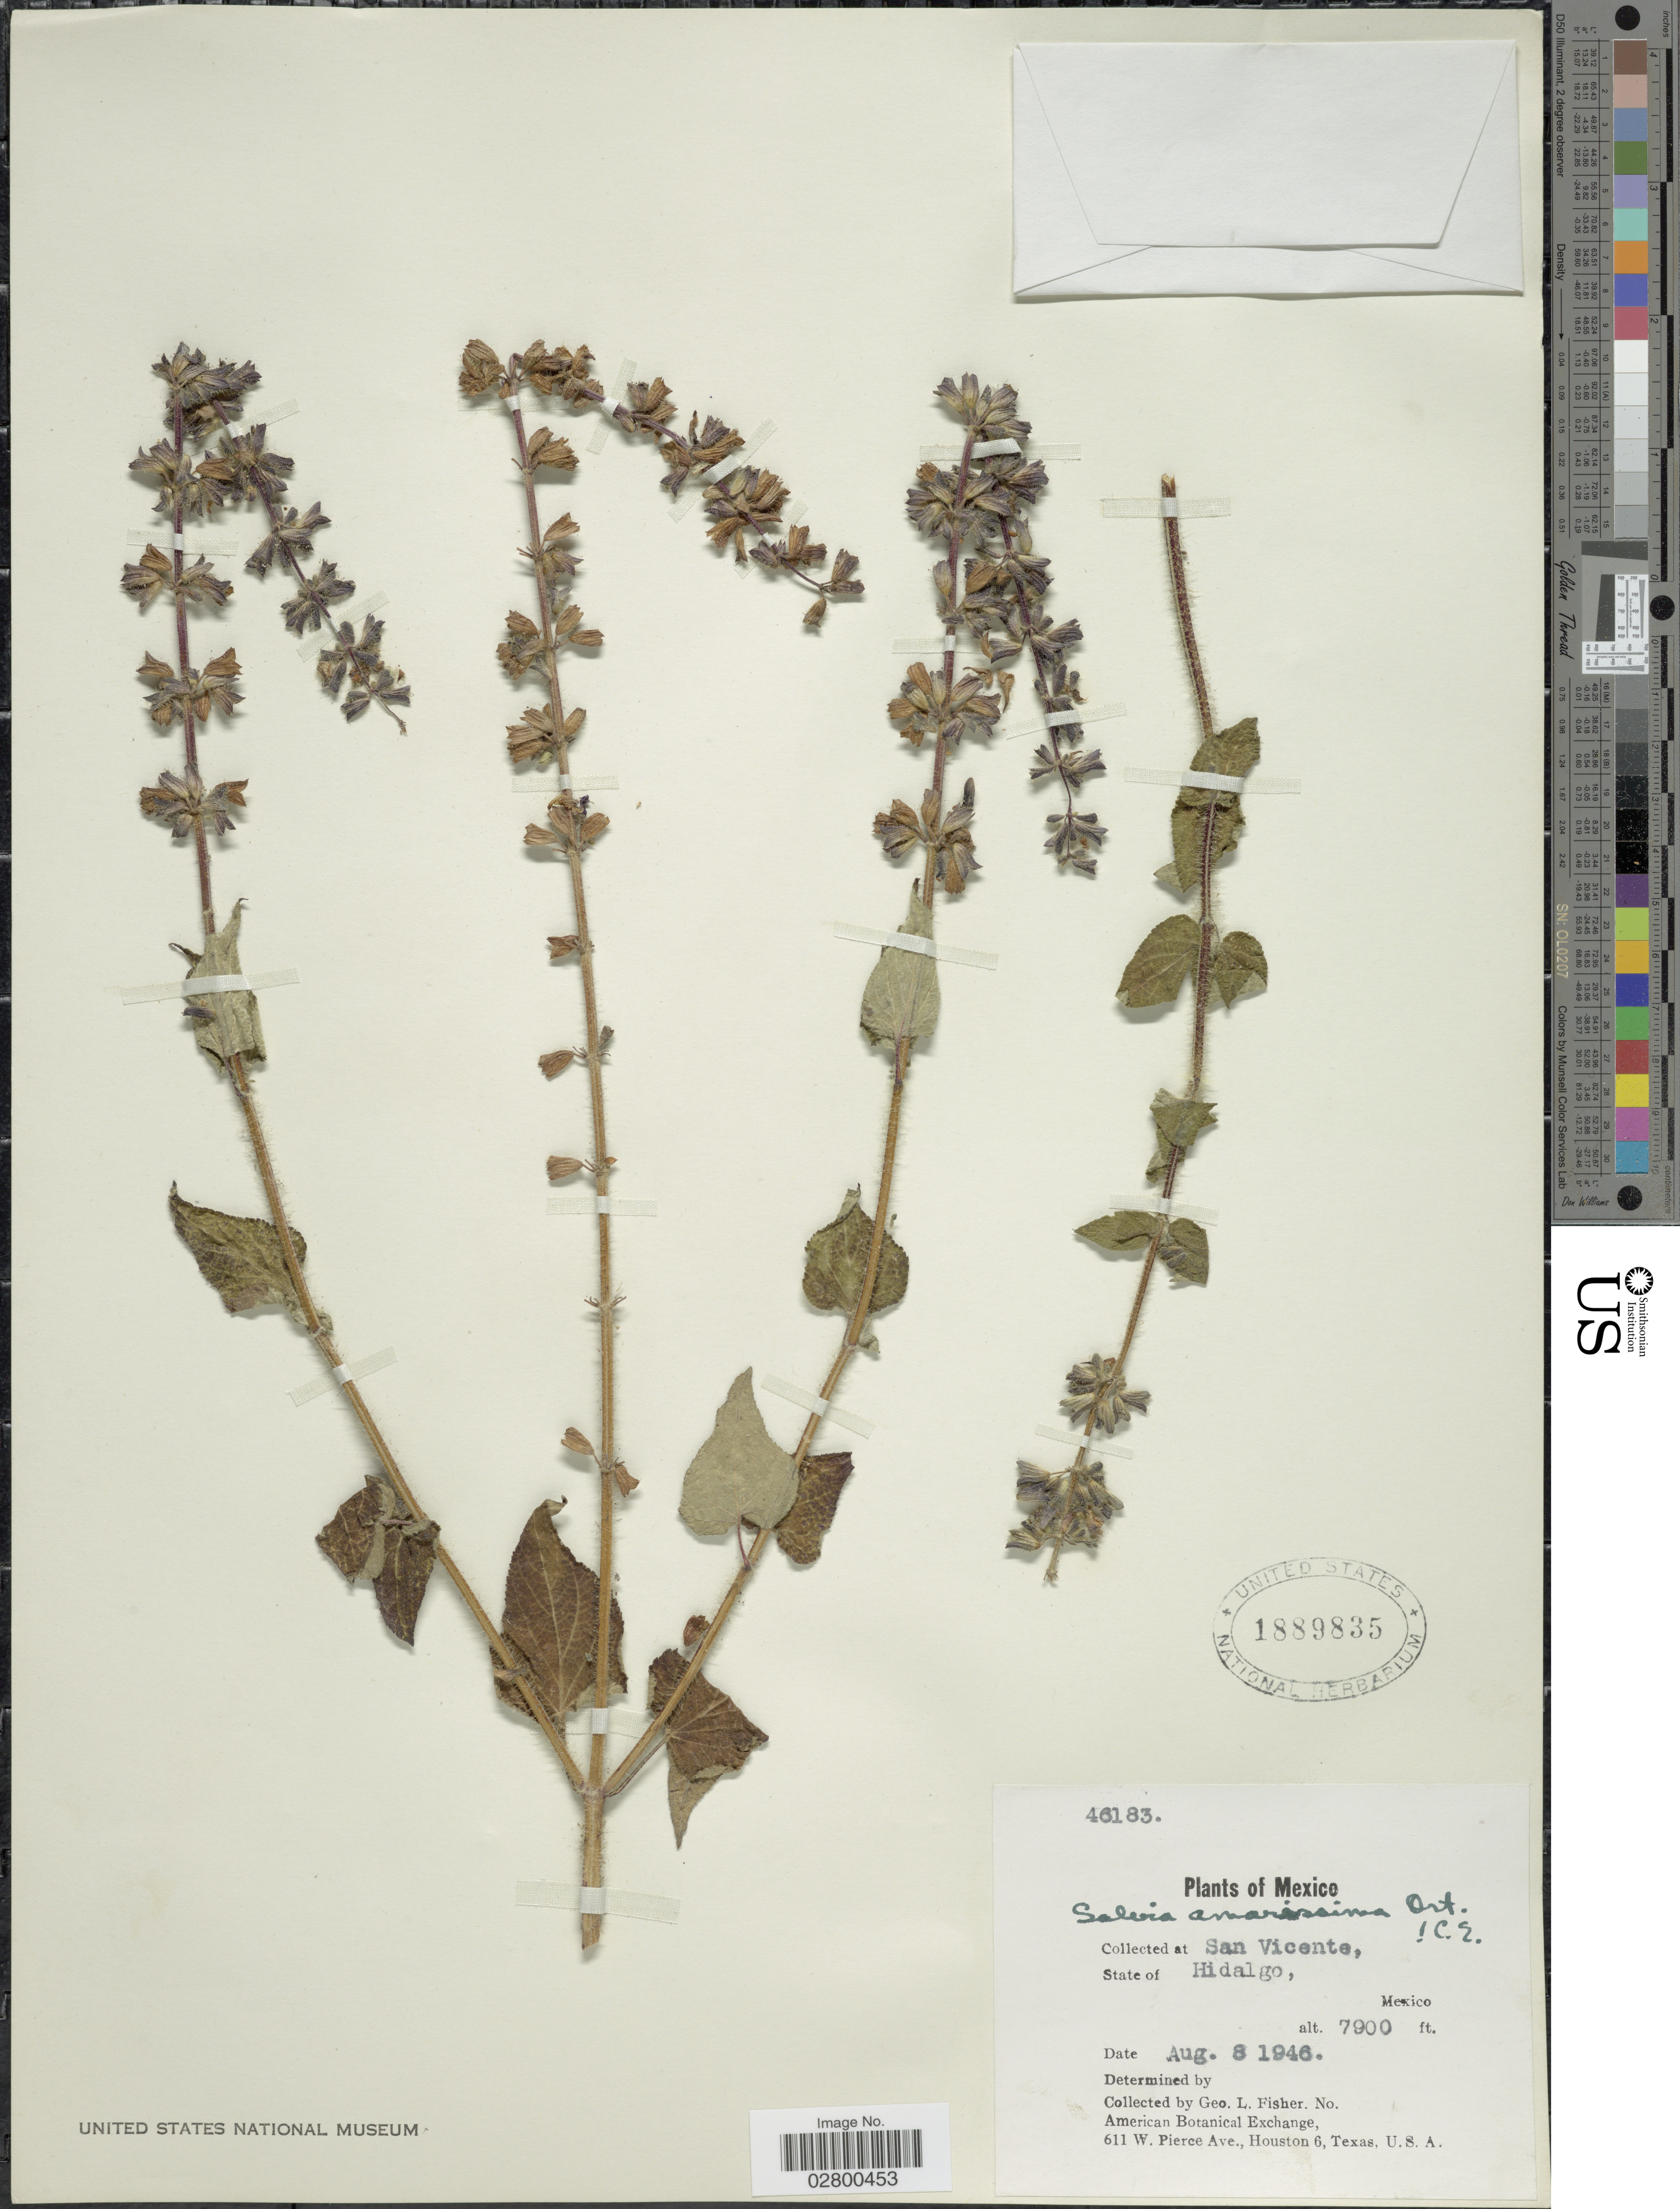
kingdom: Plantae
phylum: Tracheophyta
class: Magnoliopsida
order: Lamiales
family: Lamiaceae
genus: Salvia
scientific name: Salvia amarissima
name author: Orteg.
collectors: G. L. Fisher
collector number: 46183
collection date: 1946-08-08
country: Mexico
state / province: Hidalgo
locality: San Vicente.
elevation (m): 2408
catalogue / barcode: US 1889835